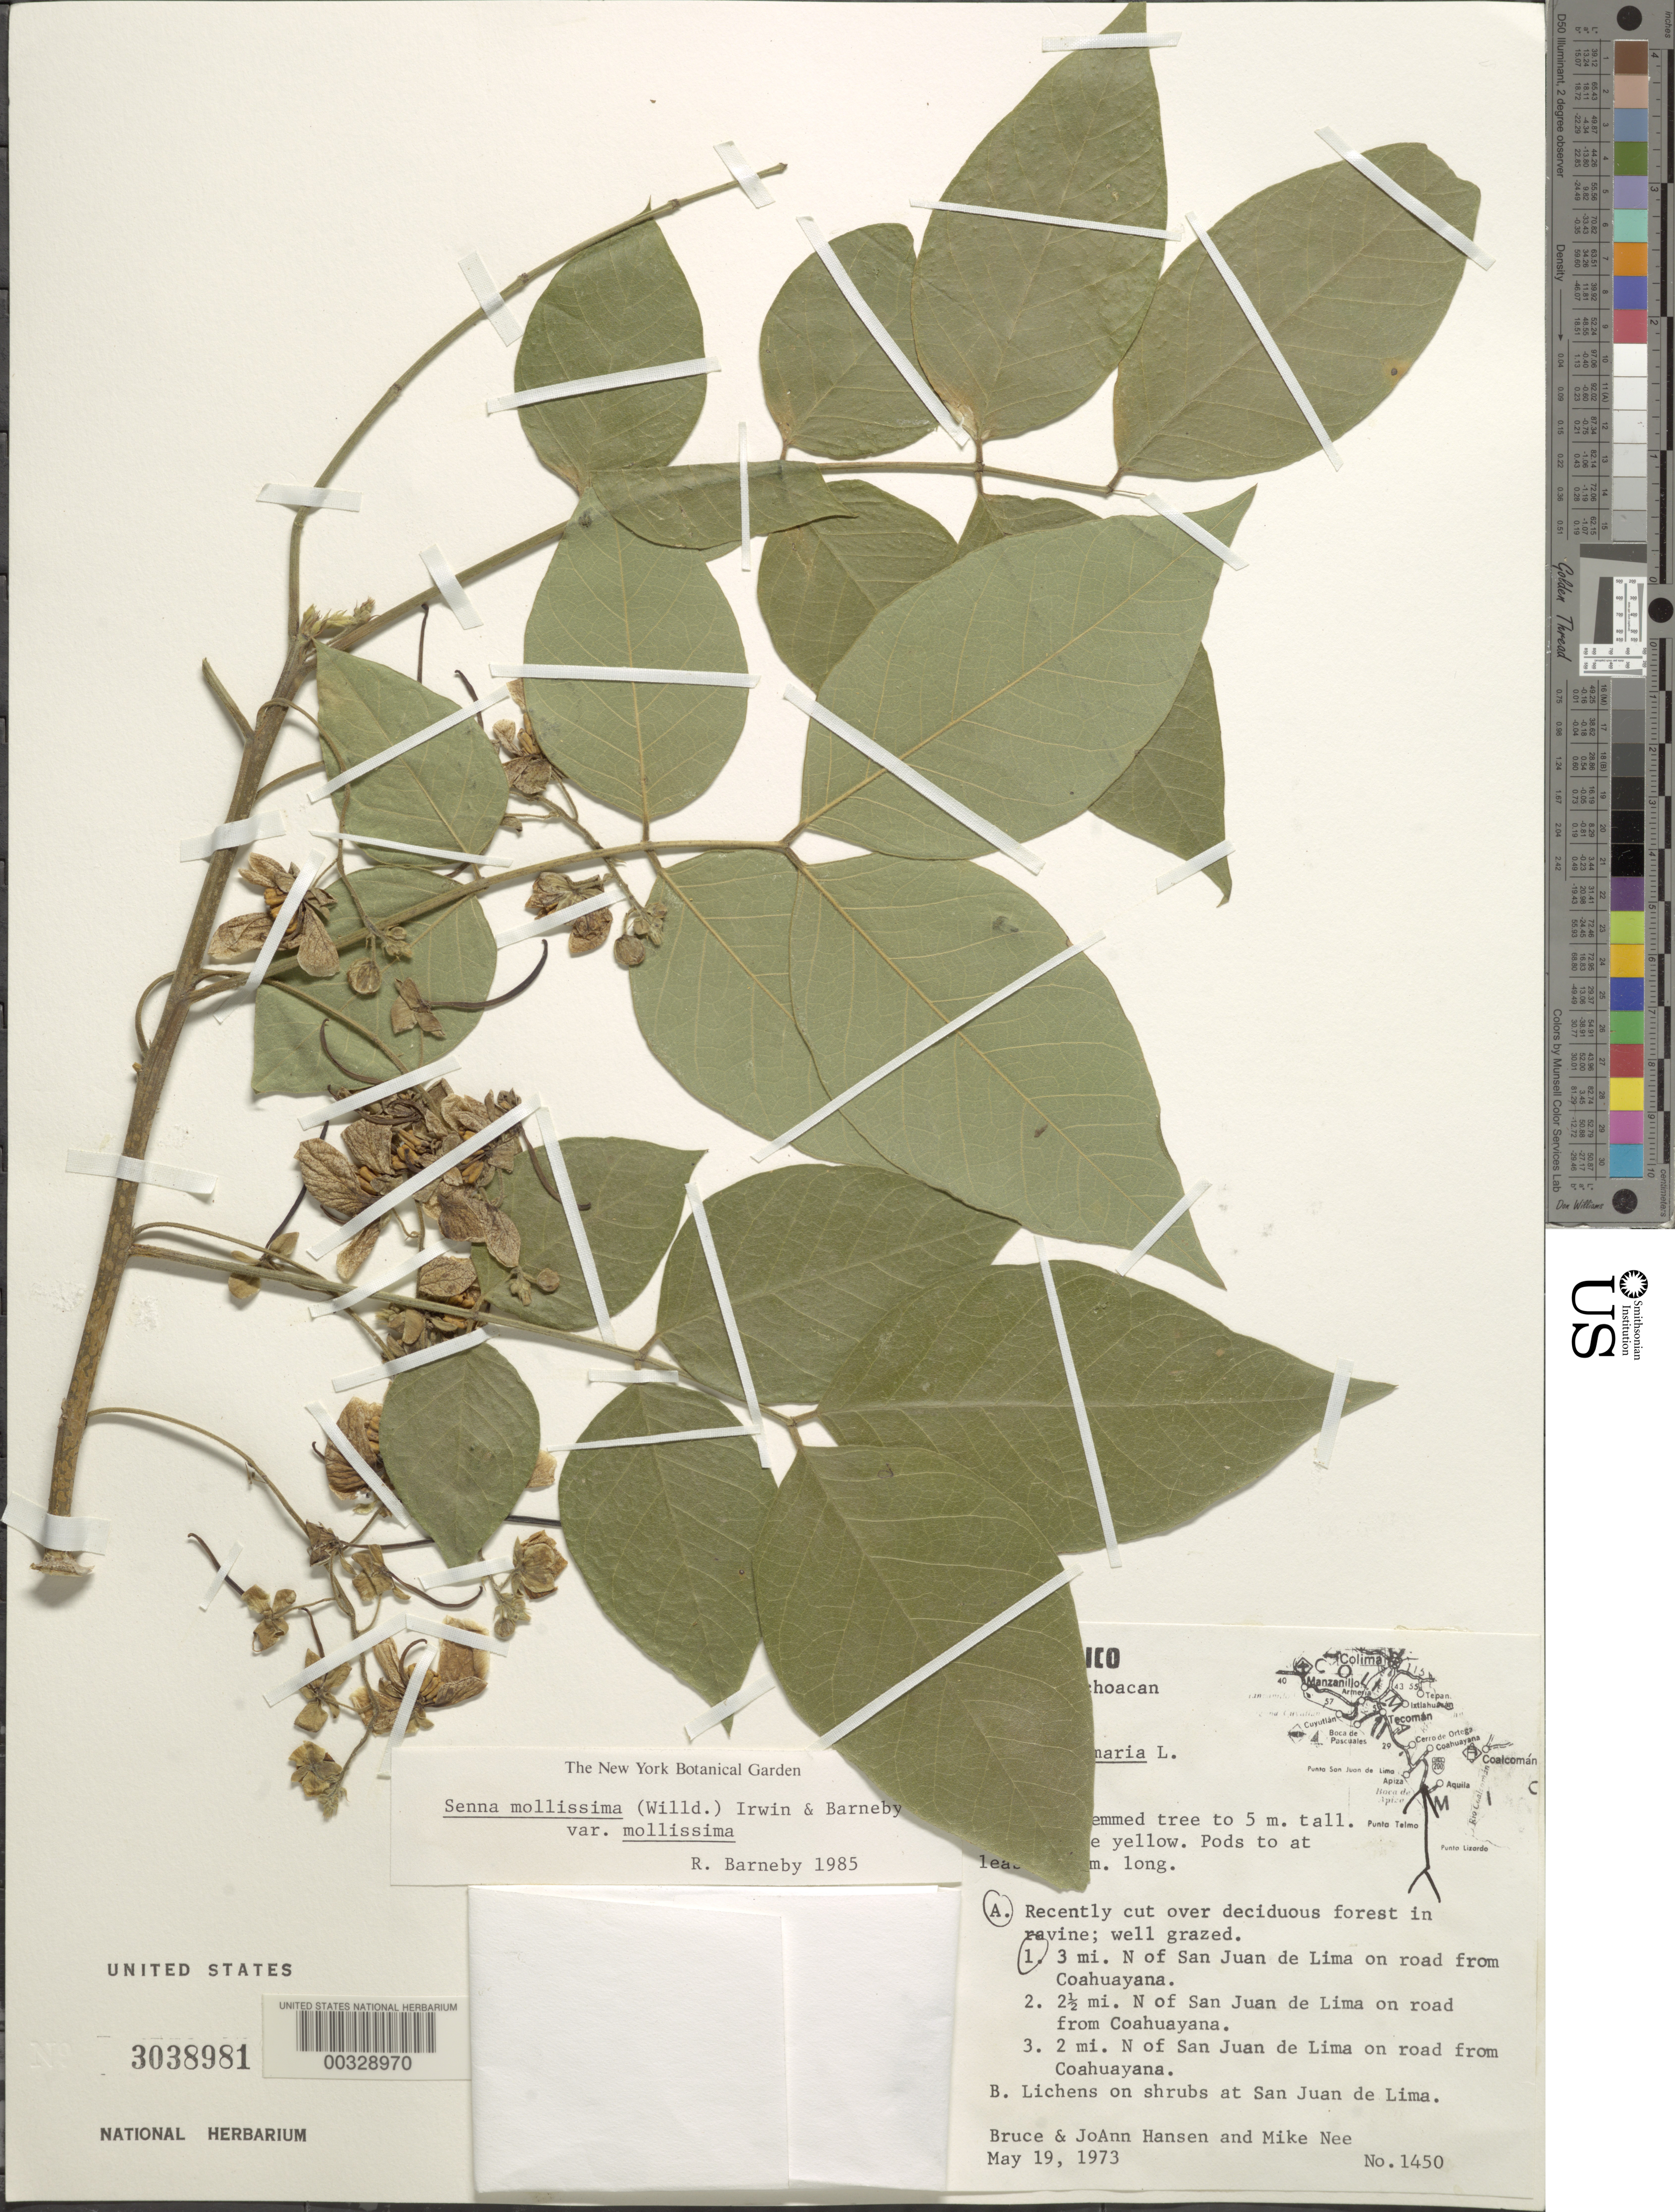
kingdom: Plantae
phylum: Tracheophyta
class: Magnoliopsida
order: Fabales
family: Fabaceae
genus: Senna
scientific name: Senna mollissima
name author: (Humb. & Bonpl. ex Willd.) H.S. Irwin & Barneby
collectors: B. Hansen, J. Hansen & M. Nee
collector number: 1450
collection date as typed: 19 May 1973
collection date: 1973-05-19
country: Mexico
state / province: Michoacán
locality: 3 mi N of San Juan de Lima on road from Coahuayana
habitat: Recently cut over deciduous forest in ravine; well grazed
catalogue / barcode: US 3038981